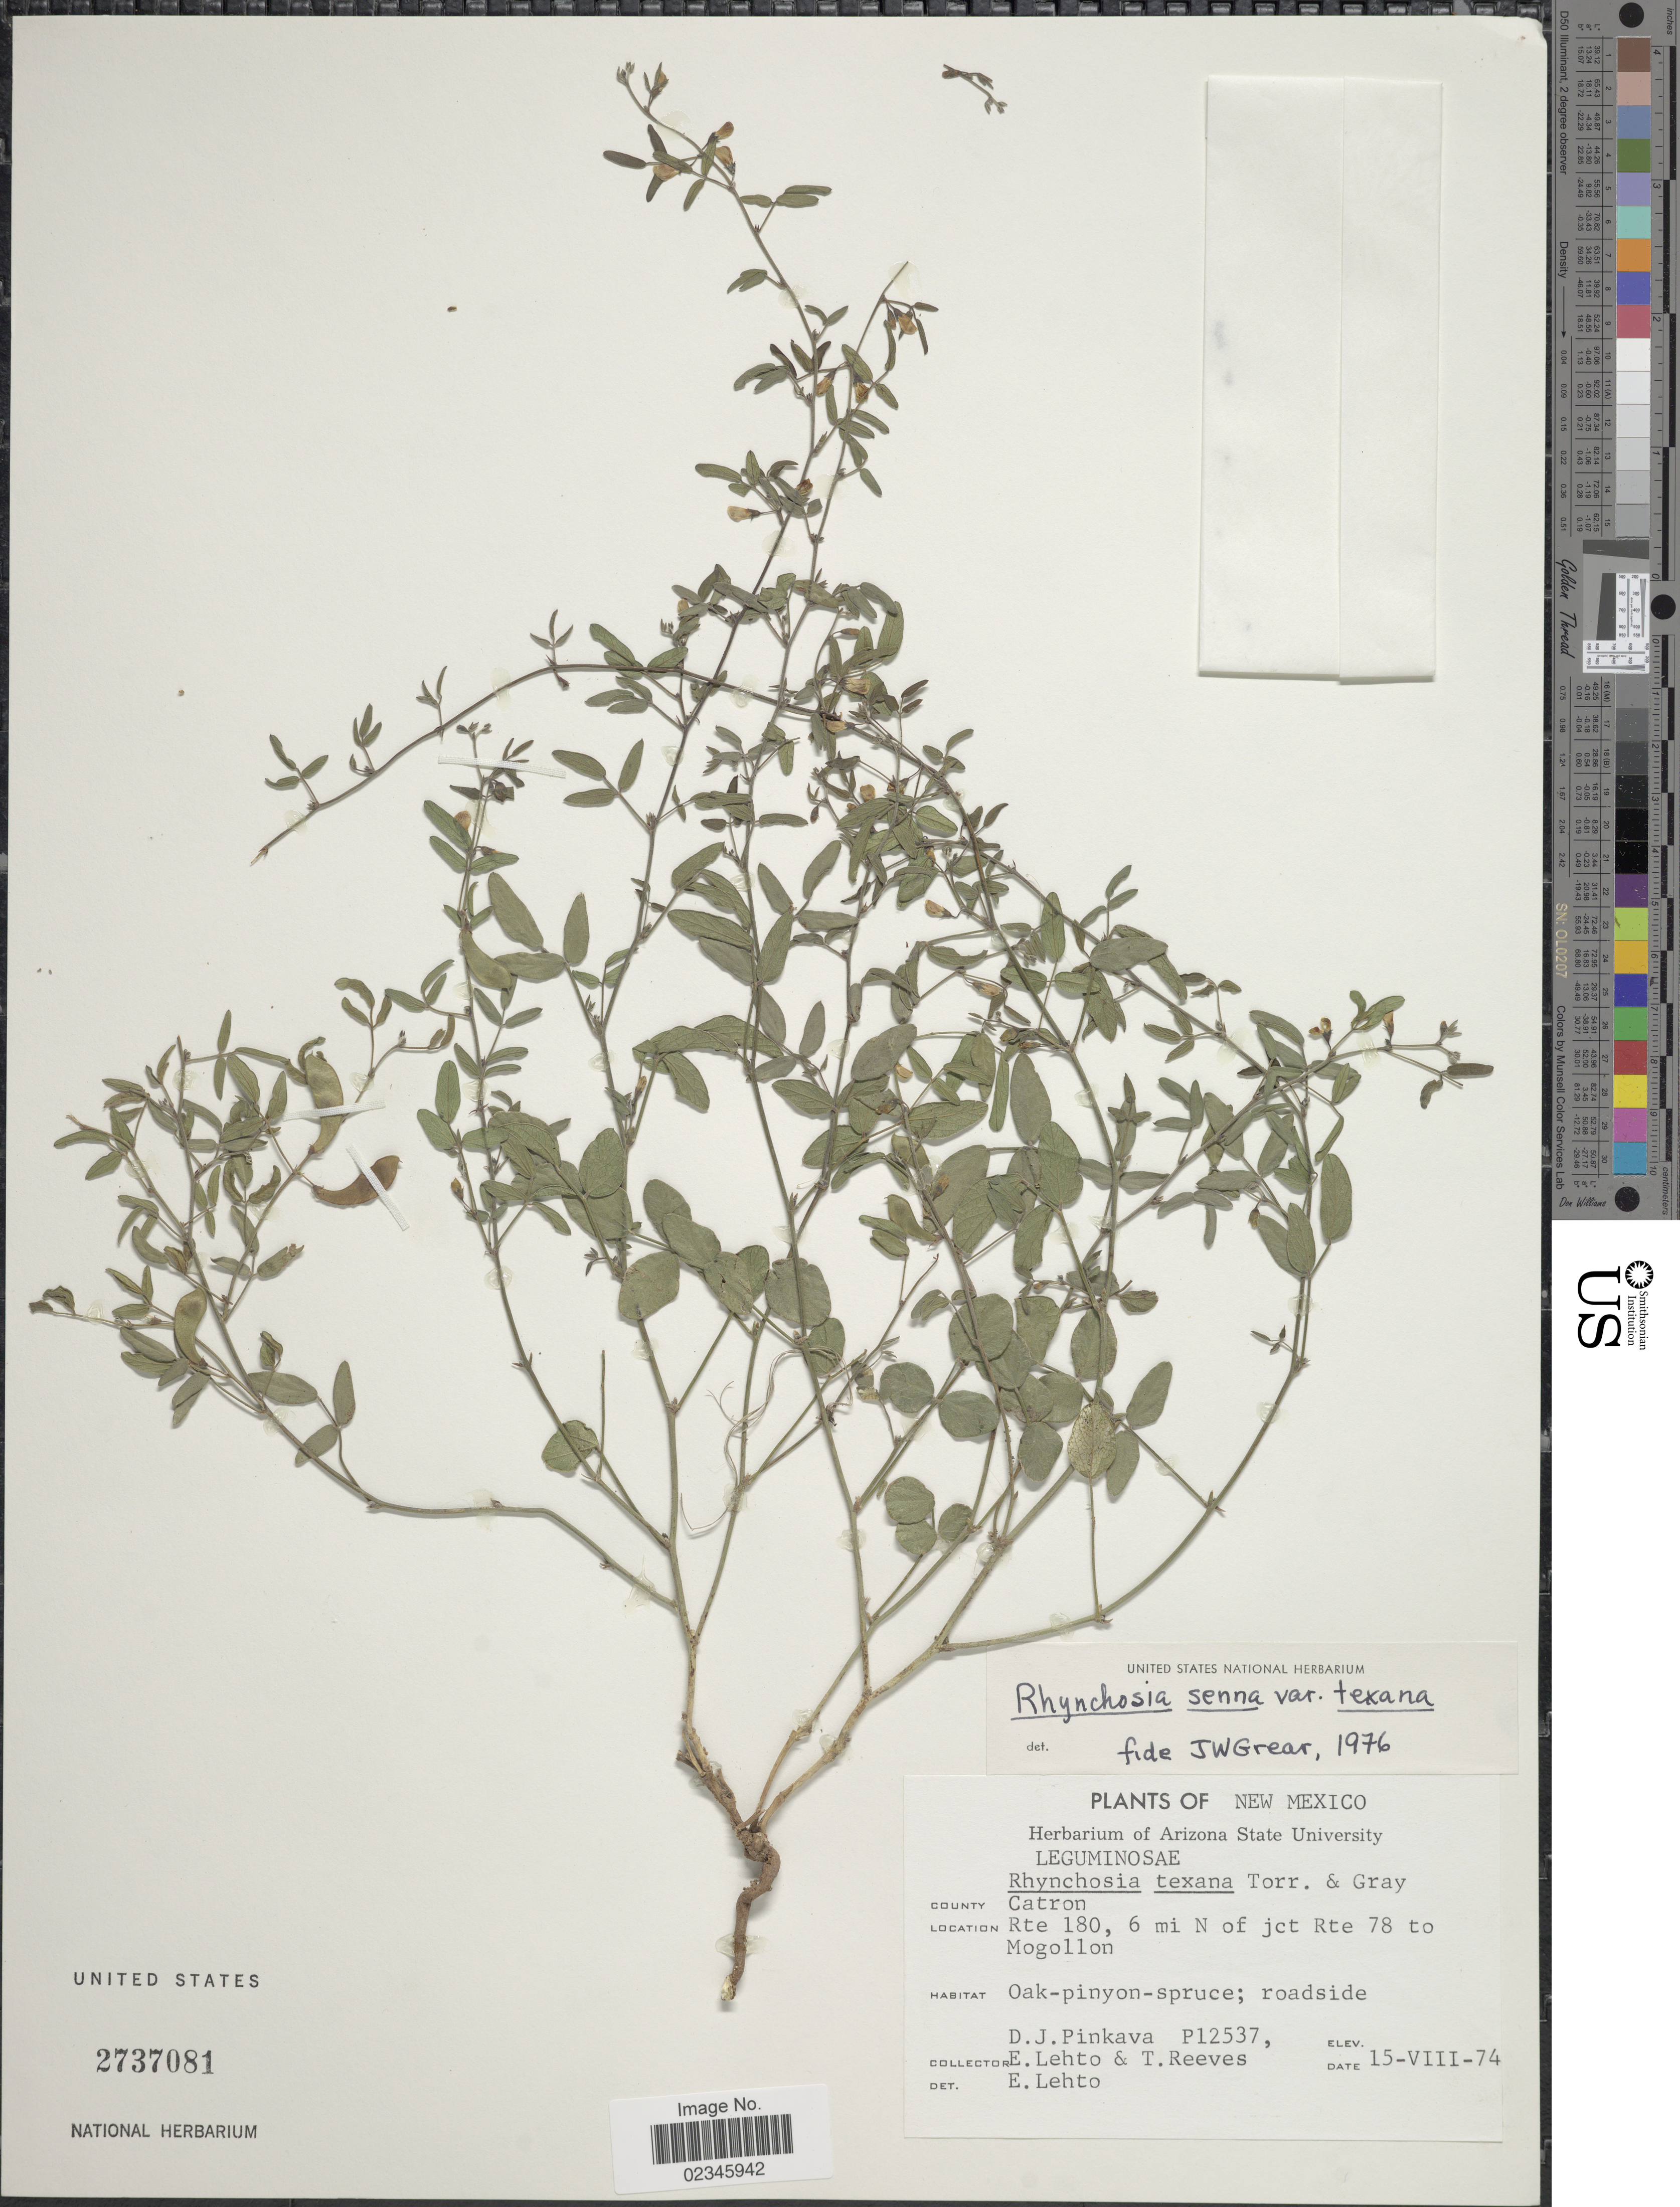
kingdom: Plantae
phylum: Tracheophyta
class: Magnoliopsida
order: Fabales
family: Fabaceae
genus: Rhynchosia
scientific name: Rhynchosia senna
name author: Gillies ex Hook.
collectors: D. J. Pinkava, E. Lehto, T. Reeves & E. Lehto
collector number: P12537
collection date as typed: Transcribed d/m/y: 15/8/74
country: United States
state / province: New Mexico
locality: County Catron, Rte180, 6 mi N of jct Rte 78 to Mogollon; roadside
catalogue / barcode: US 2737081